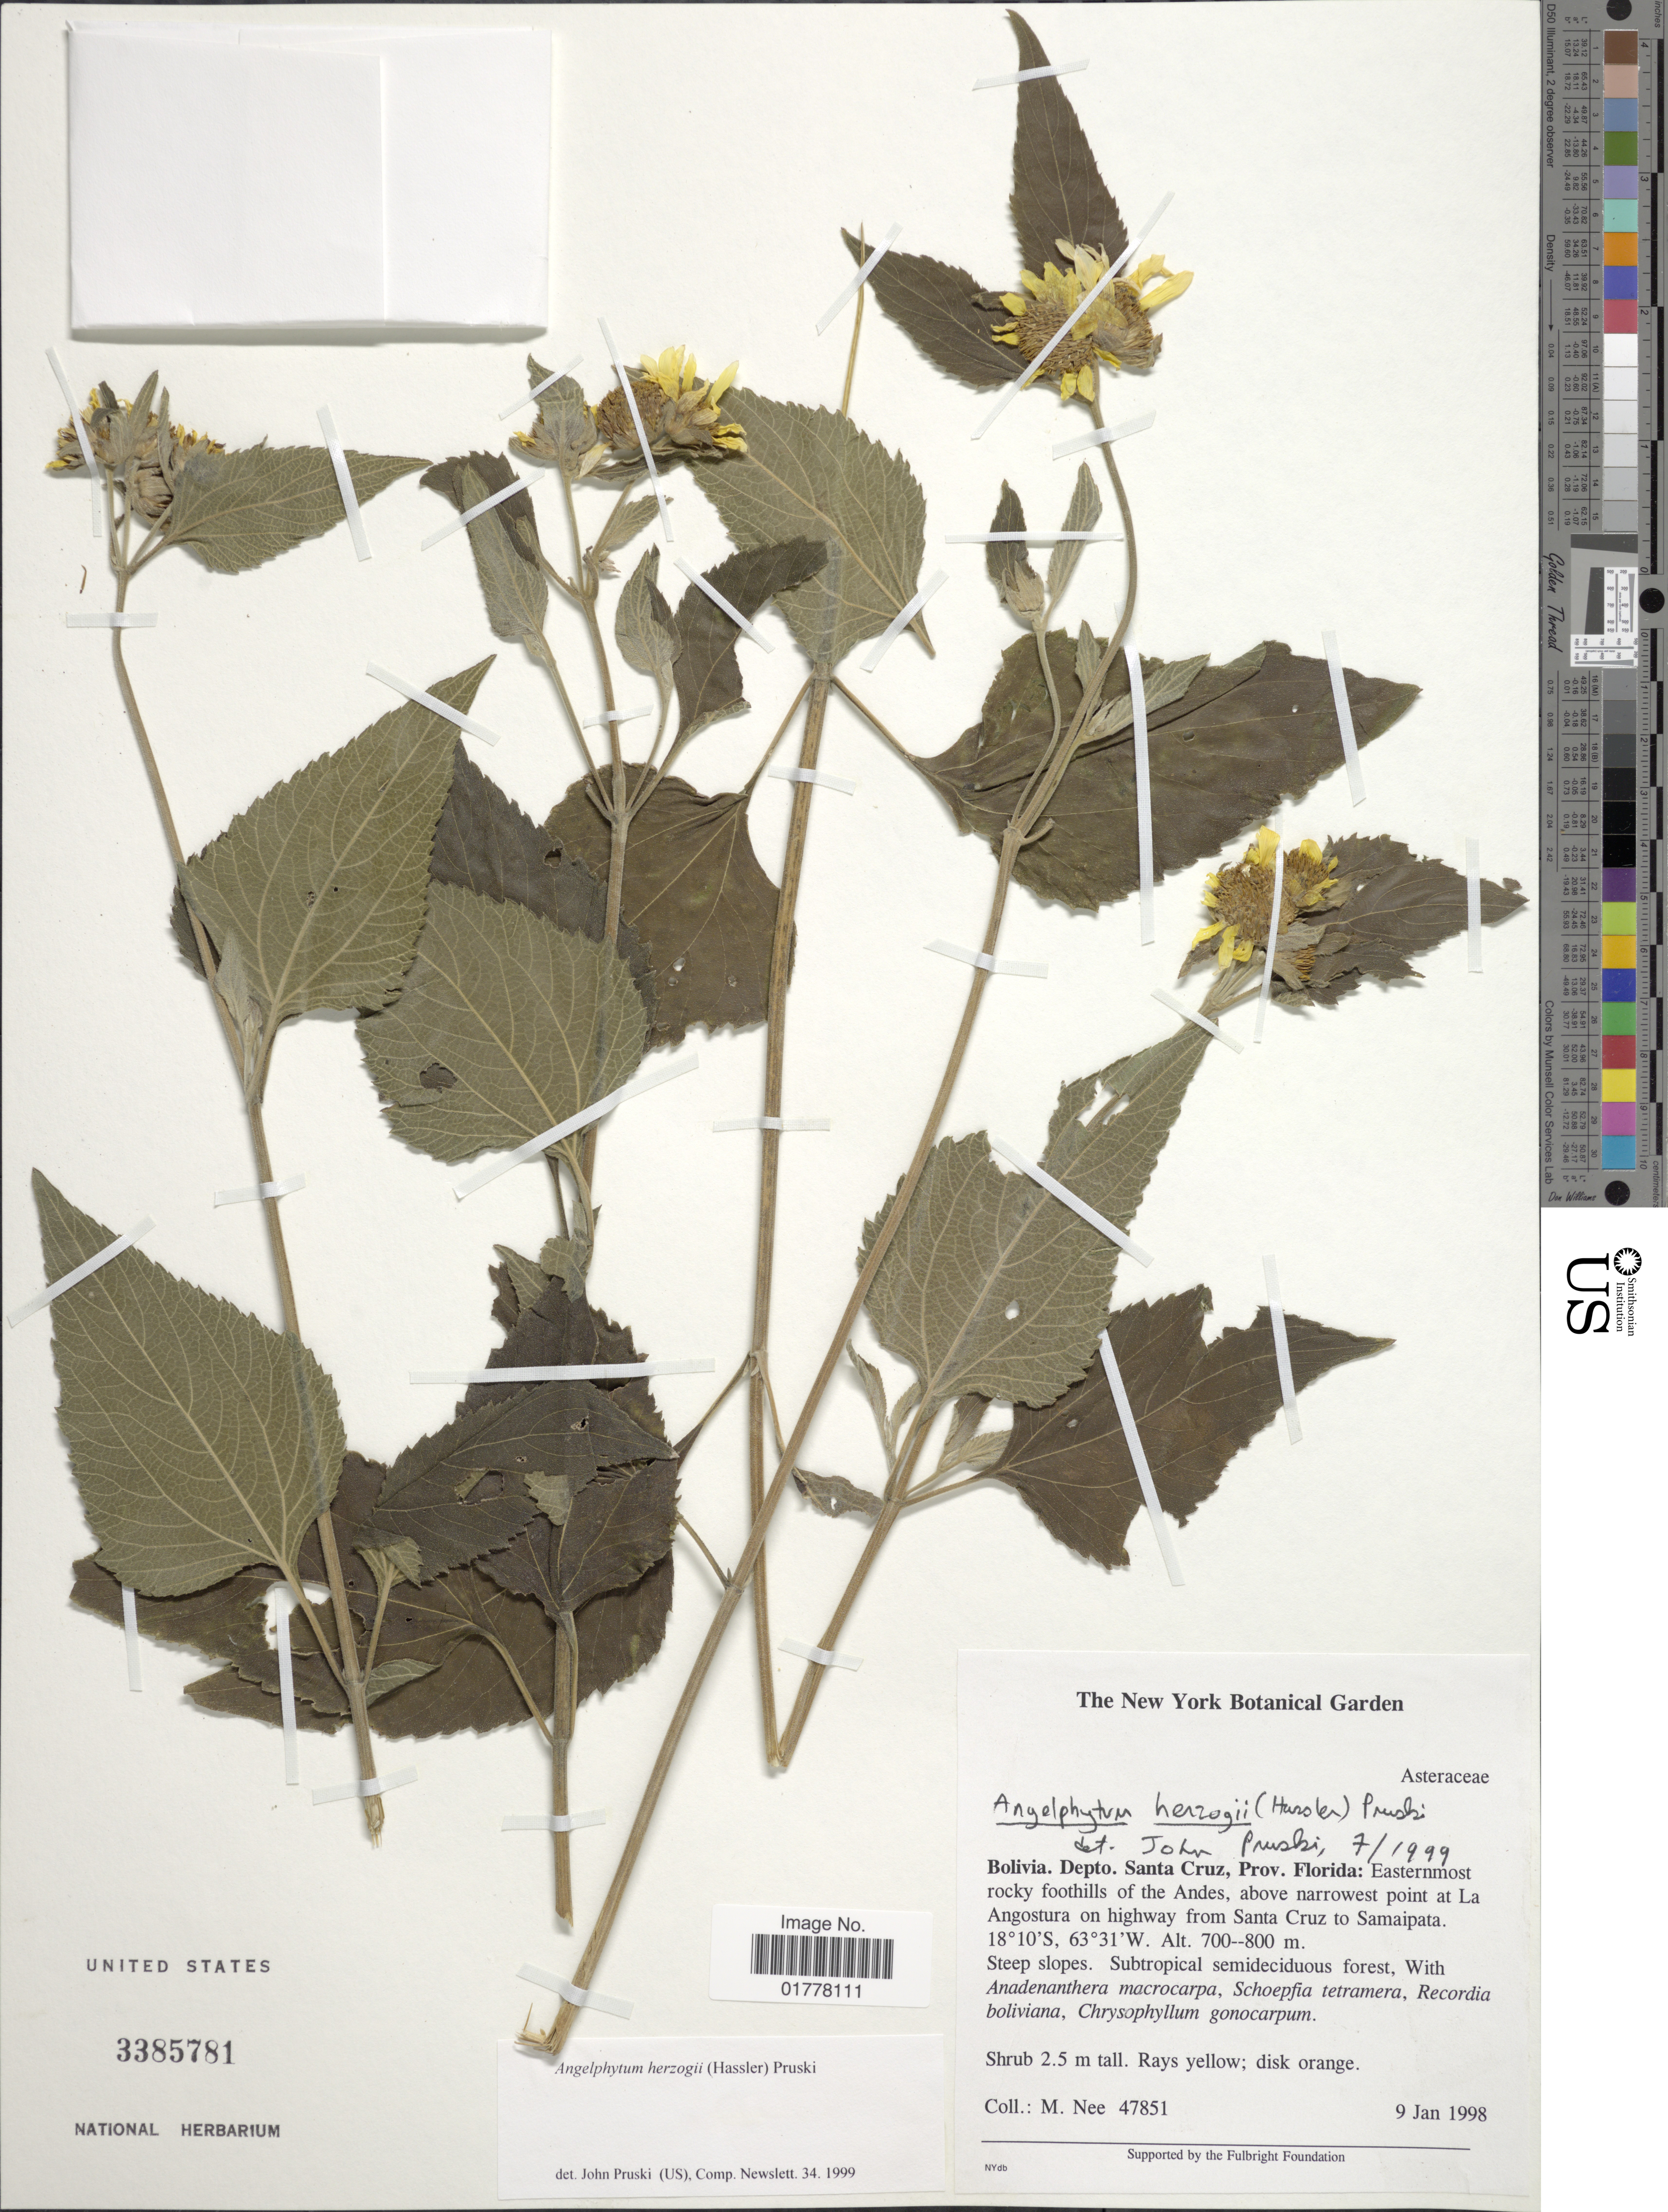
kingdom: Plantae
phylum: Tracheophyta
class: Magnoliopsida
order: Asterales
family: Asteraceae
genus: Angelphytum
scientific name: Angelphytum hertzogii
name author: (Hassl.) Pruski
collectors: M. Nee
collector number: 47851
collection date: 1998-01-09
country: Bolivia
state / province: Santa Cruz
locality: Bolivia, Depto. Santa Cruz, Prov. Florida: Easternmost rocky foothills of the Andes, above narrowest point at La Angostura on highway from Santa Cruz to Samaipata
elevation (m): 700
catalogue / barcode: US 3385781